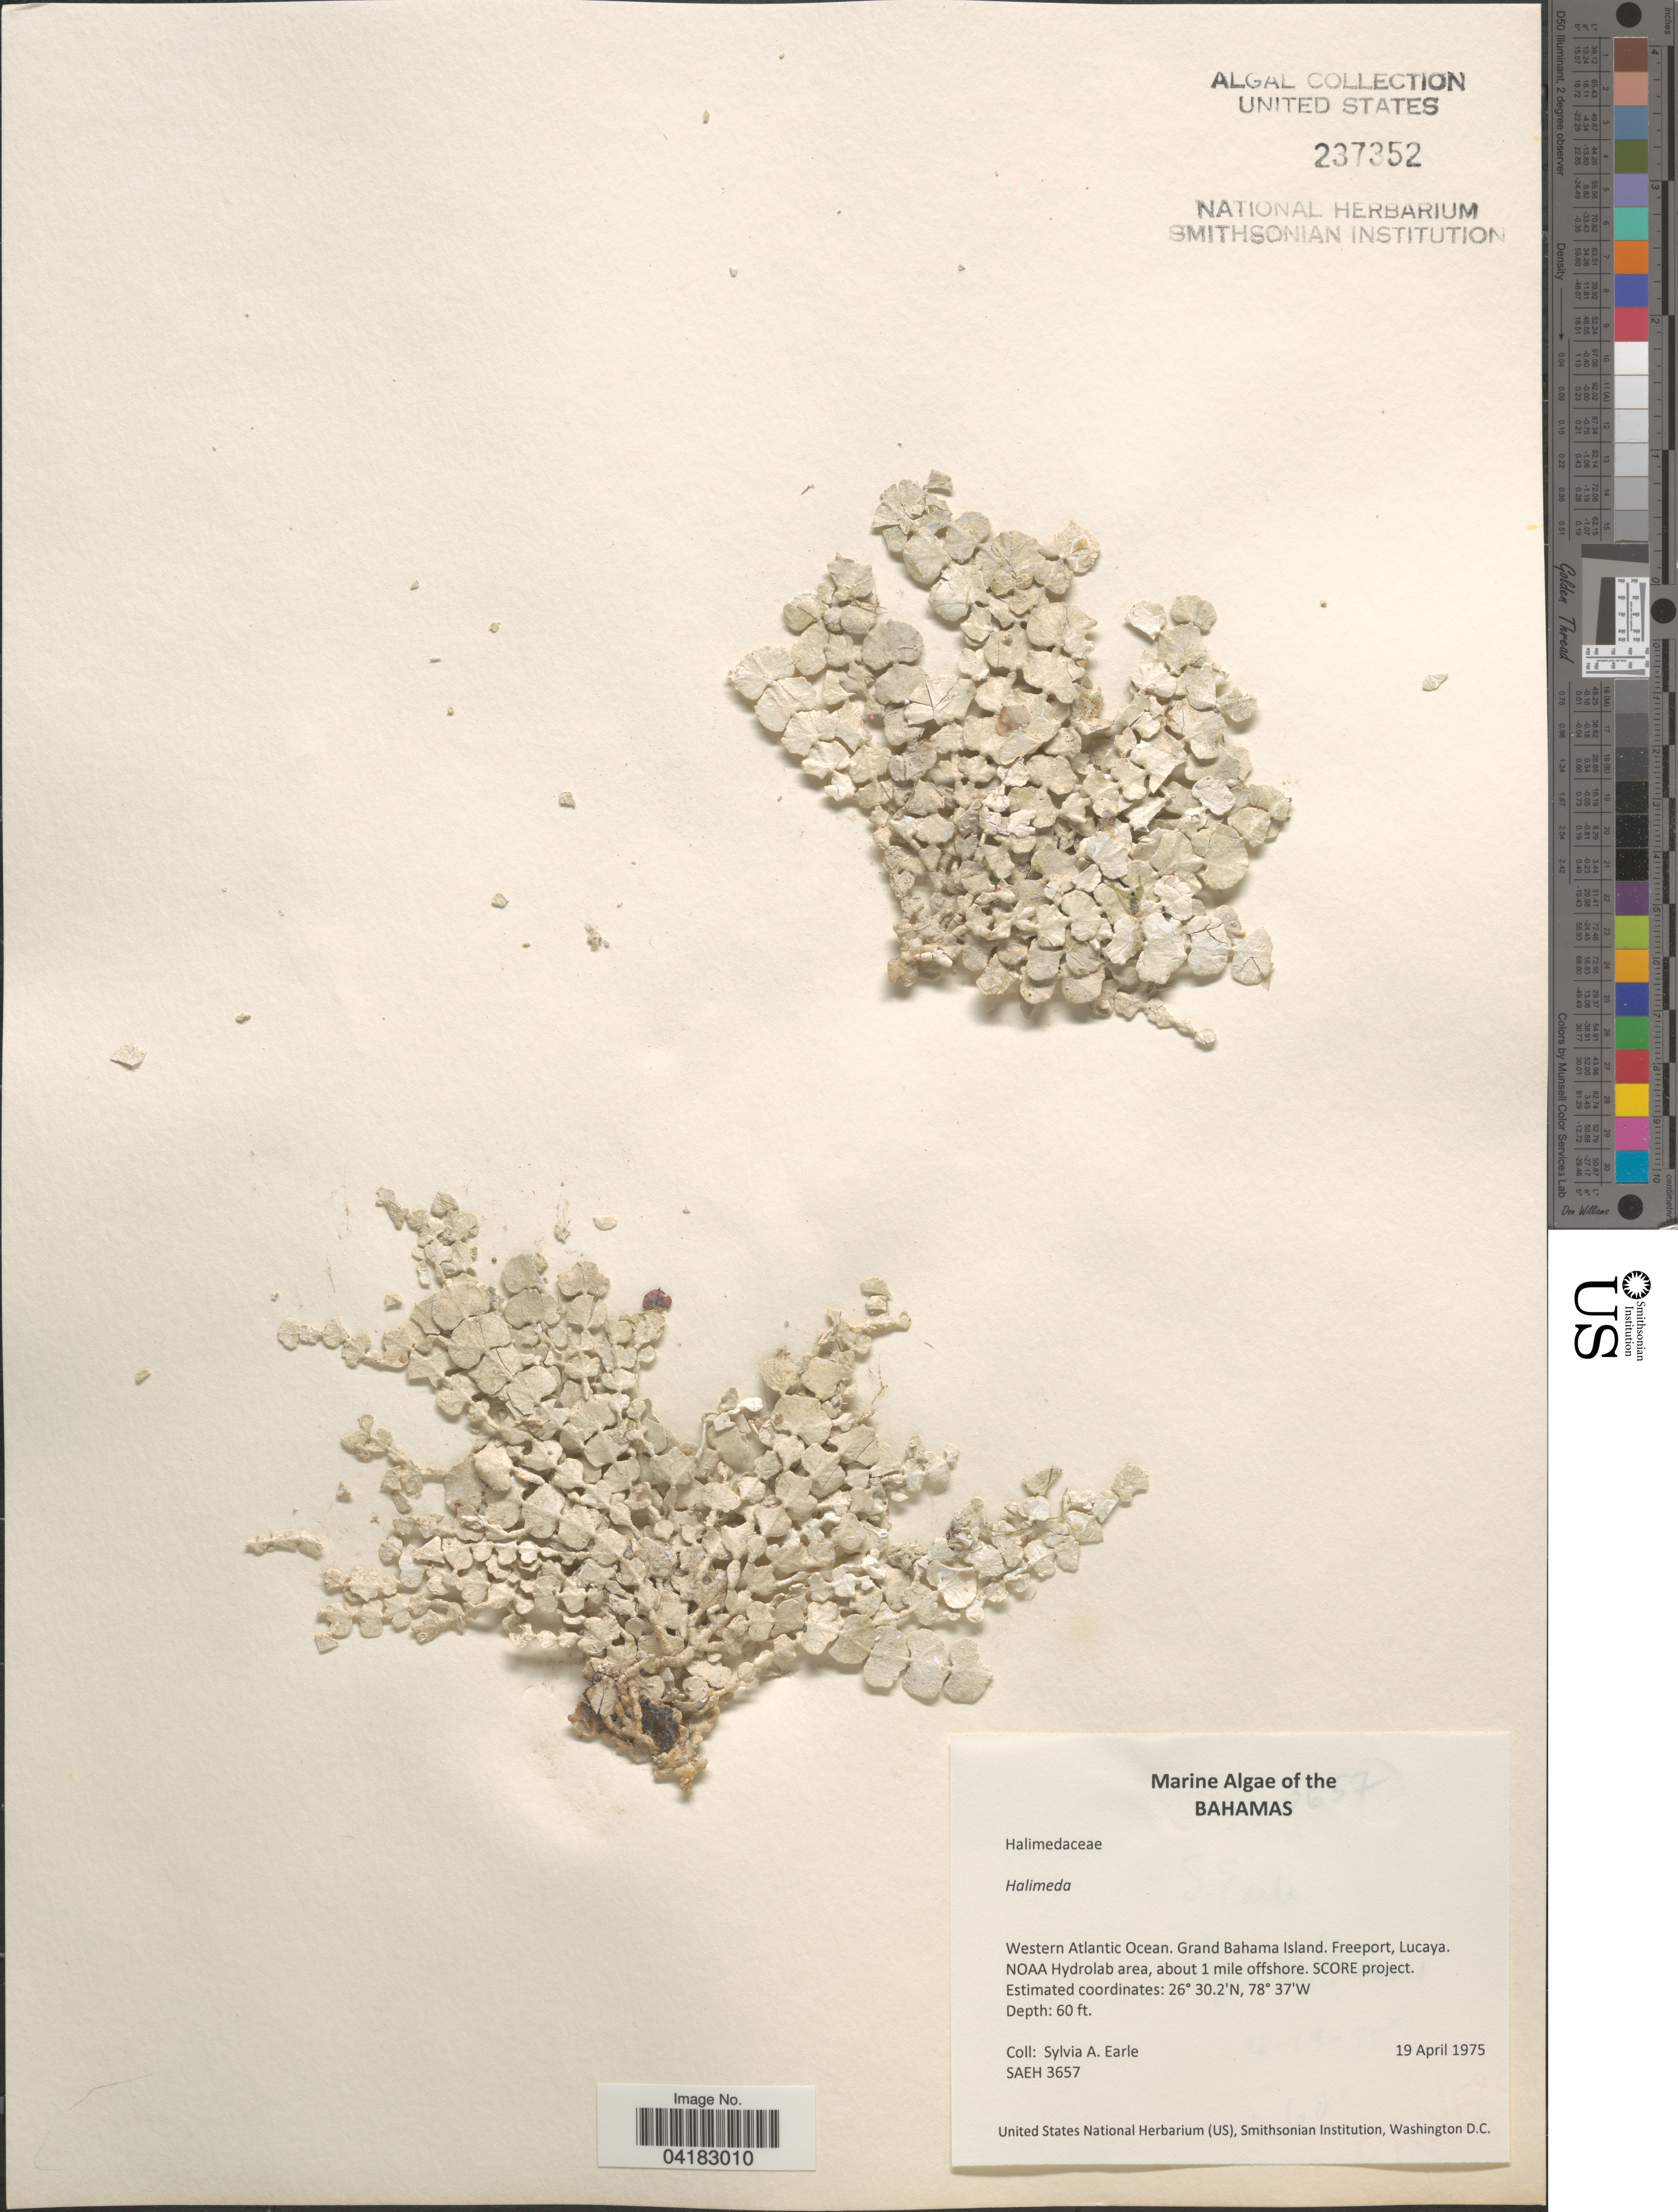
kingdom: Plantae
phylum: Chlorophyta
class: Ulvophyceae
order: Bryopsidales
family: Halimedaceae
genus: Halimeda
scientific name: Halimeda sp.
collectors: S. A. Earle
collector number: SAEH3657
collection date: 1975-04-19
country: Bahamas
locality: Western Atlantic Ocean. Grand Bahama Island. Freeport, Lucaya. NOAA Hydrolab area, about 1 mile offshore. SCORE project.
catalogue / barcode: US 237352